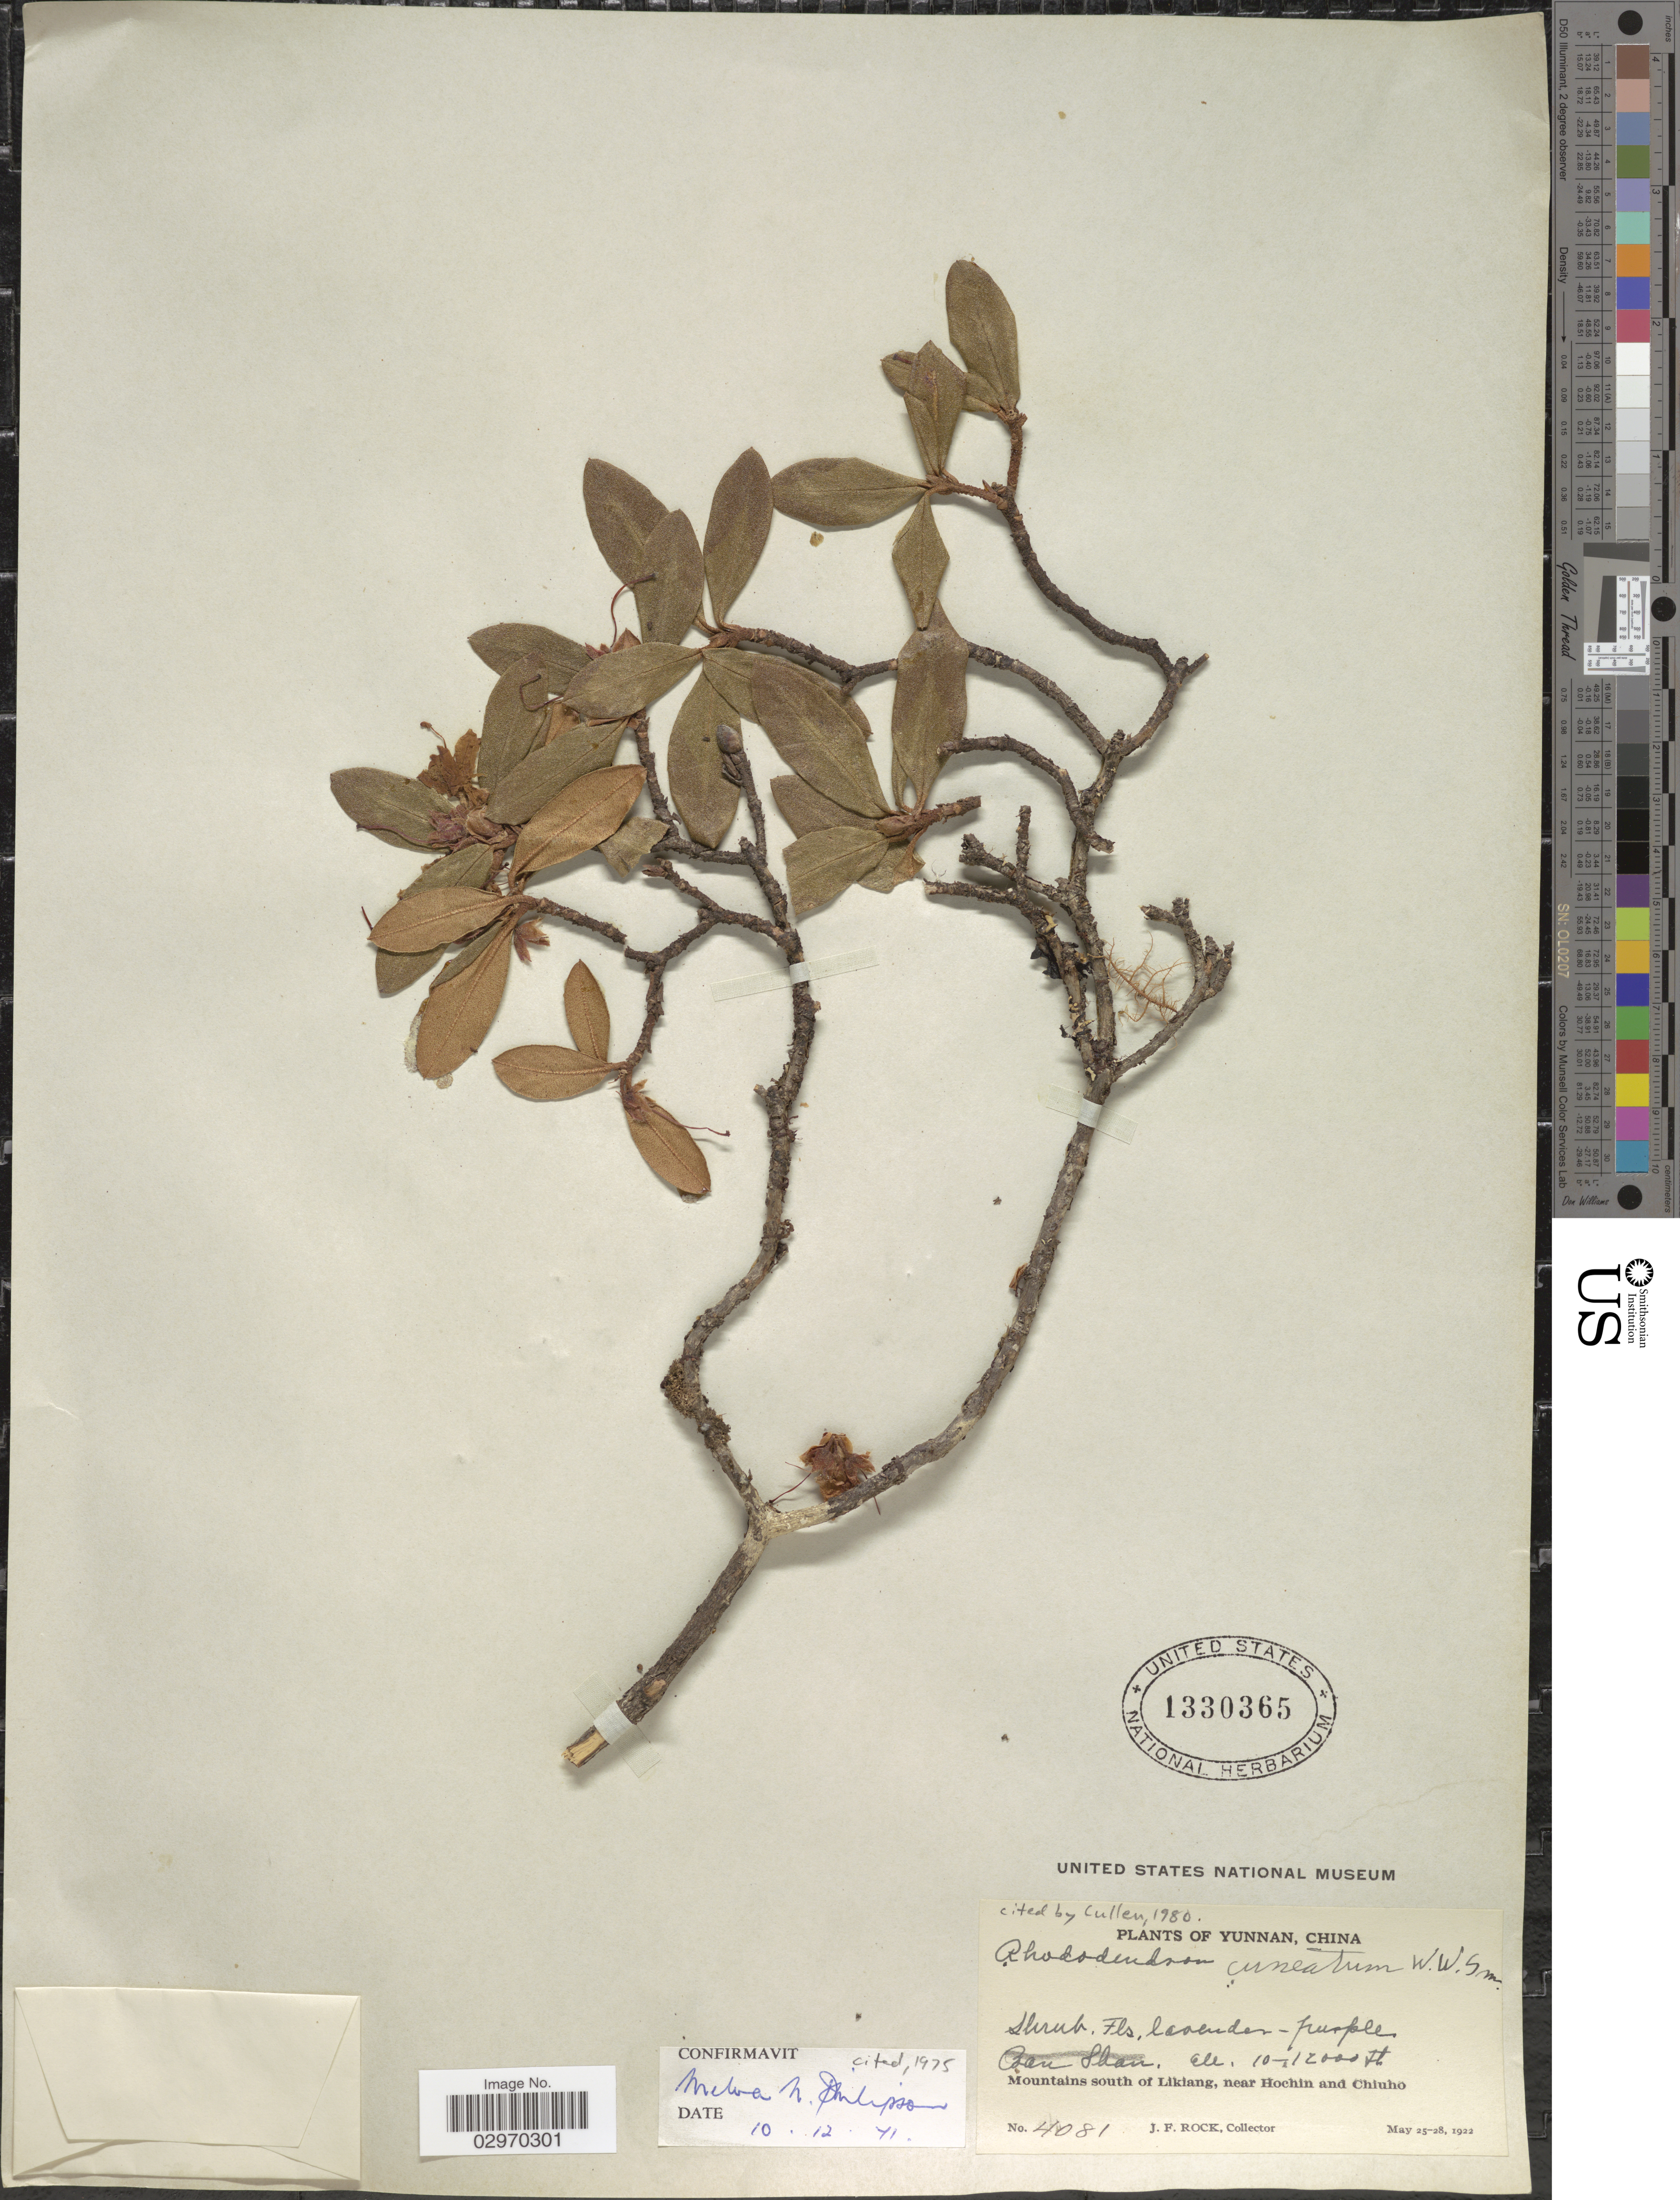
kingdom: Plantae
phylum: Tracheophyta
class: Magnoliopsida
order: Ericales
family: Ericaceae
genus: Rhododendron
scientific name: Rhododendron cuneatum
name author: W.W. Sm.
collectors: J. Rock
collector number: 4081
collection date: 1922-05-25/1922-05-28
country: China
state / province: Yunnan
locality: Mountains south of Likiang, near Hochin and Chiuho.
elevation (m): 3048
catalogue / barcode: US 1330365